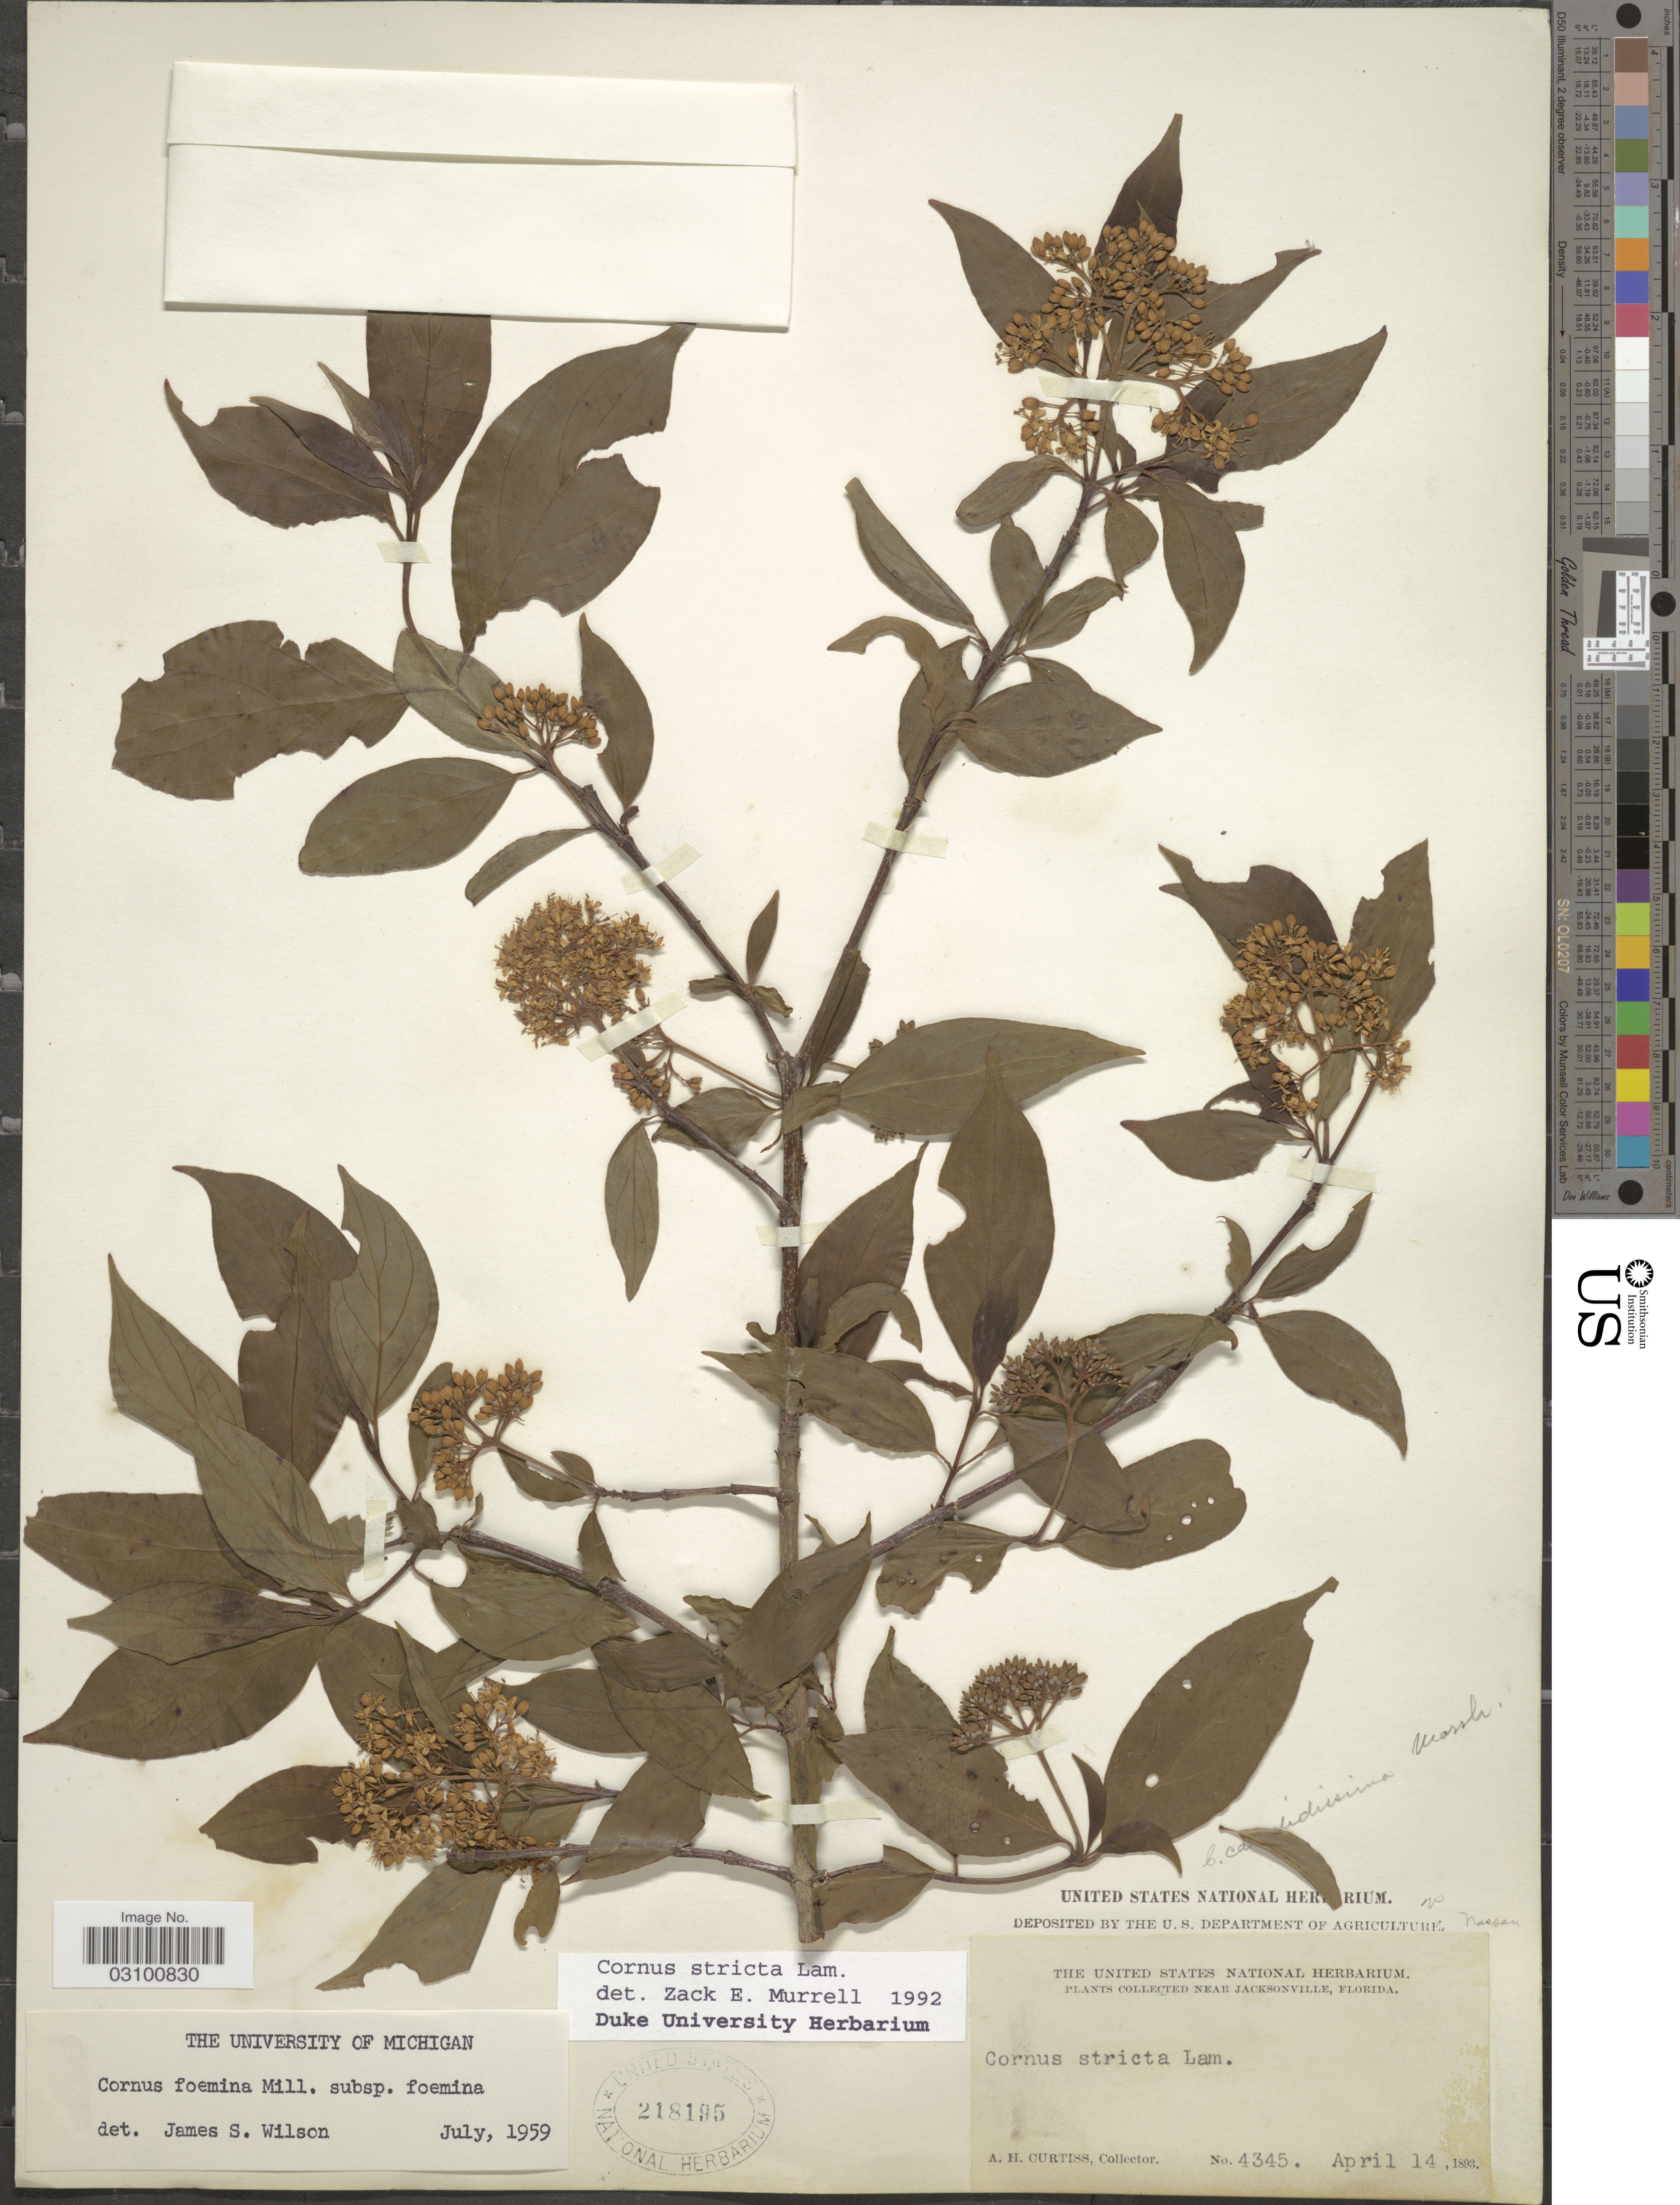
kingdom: Plantae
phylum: Tracheophyta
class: Magnoliopsida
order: Cornales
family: Cornaceae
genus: Cornus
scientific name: Cornus stricta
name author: Lam.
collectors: A. H. Curtiss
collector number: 4345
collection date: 1893-04-14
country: United States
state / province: Florida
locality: Near Jacksonville.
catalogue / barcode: US 218195